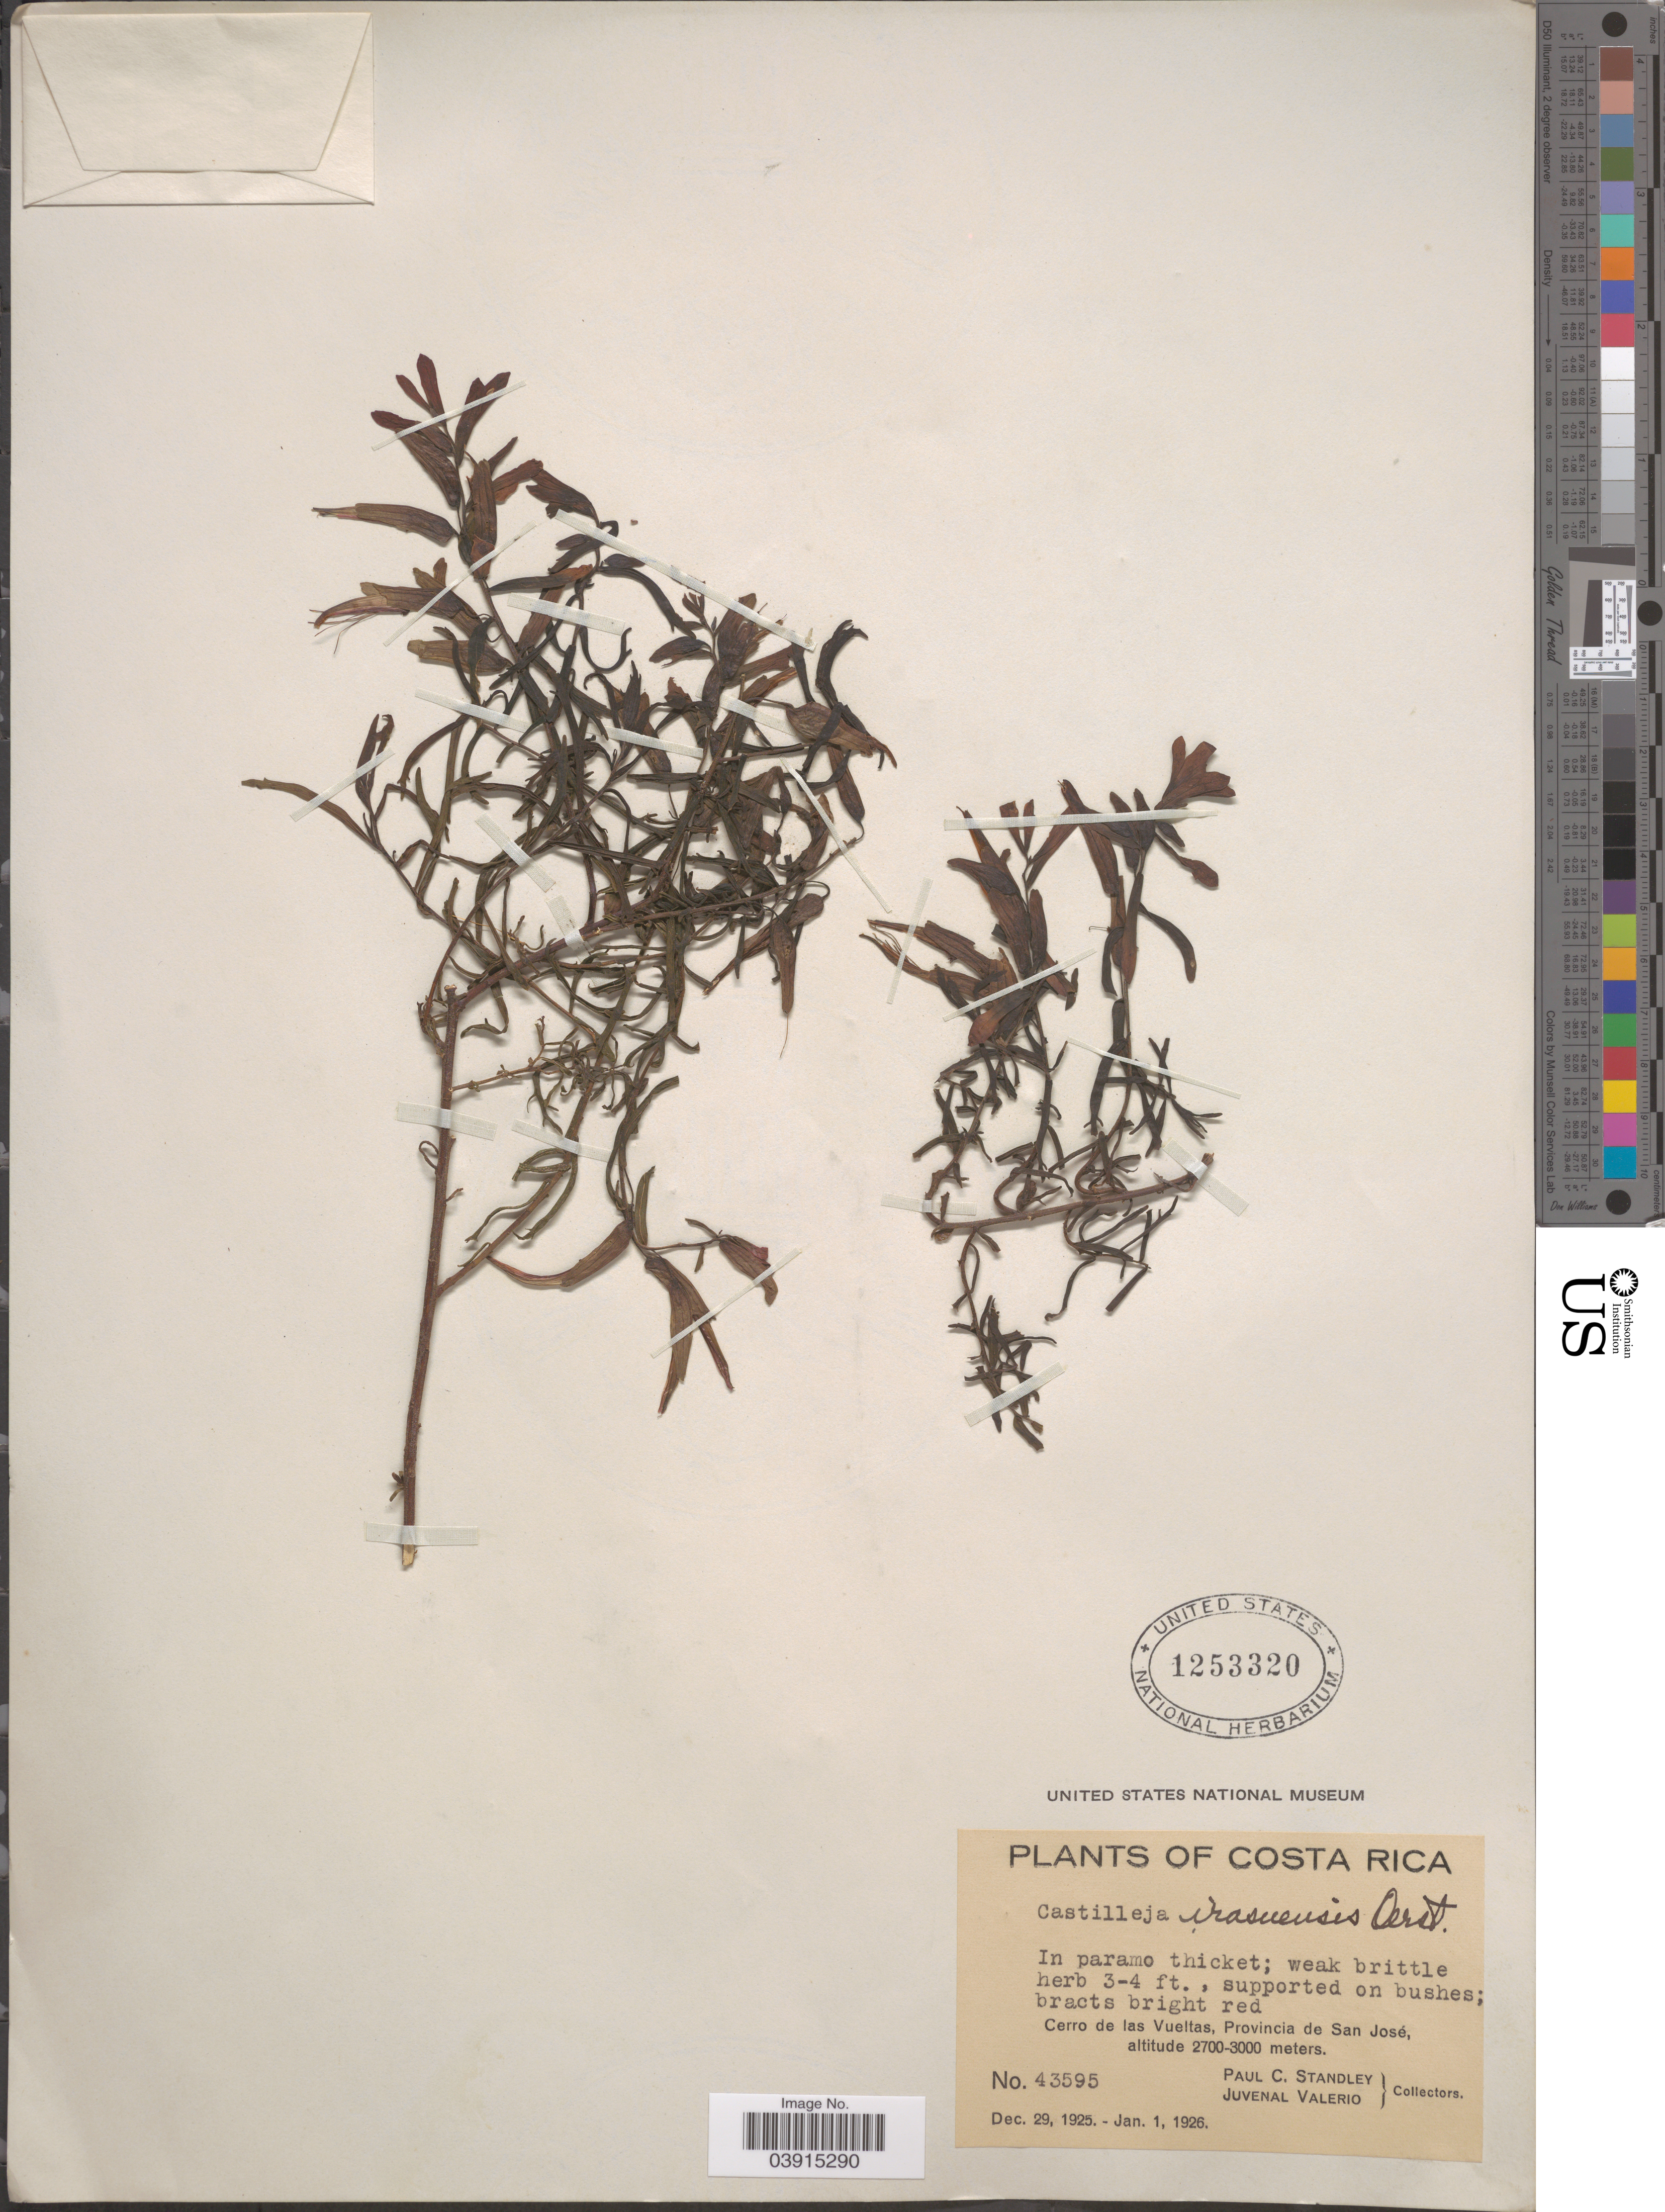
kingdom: Plantae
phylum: Tracheophyta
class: Magnoliopsida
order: Lamiales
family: Orobanchaceae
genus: Castilleja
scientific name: Castilleja irazuensis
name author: Oerst.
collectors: P. C. Standley & J. Valerio R.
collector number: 43595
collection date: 1925-12-29/1926-01-01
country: Costa Rica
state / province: San José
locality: Cerro de las Vueltas.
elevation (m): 2700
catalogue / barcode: US 1253320